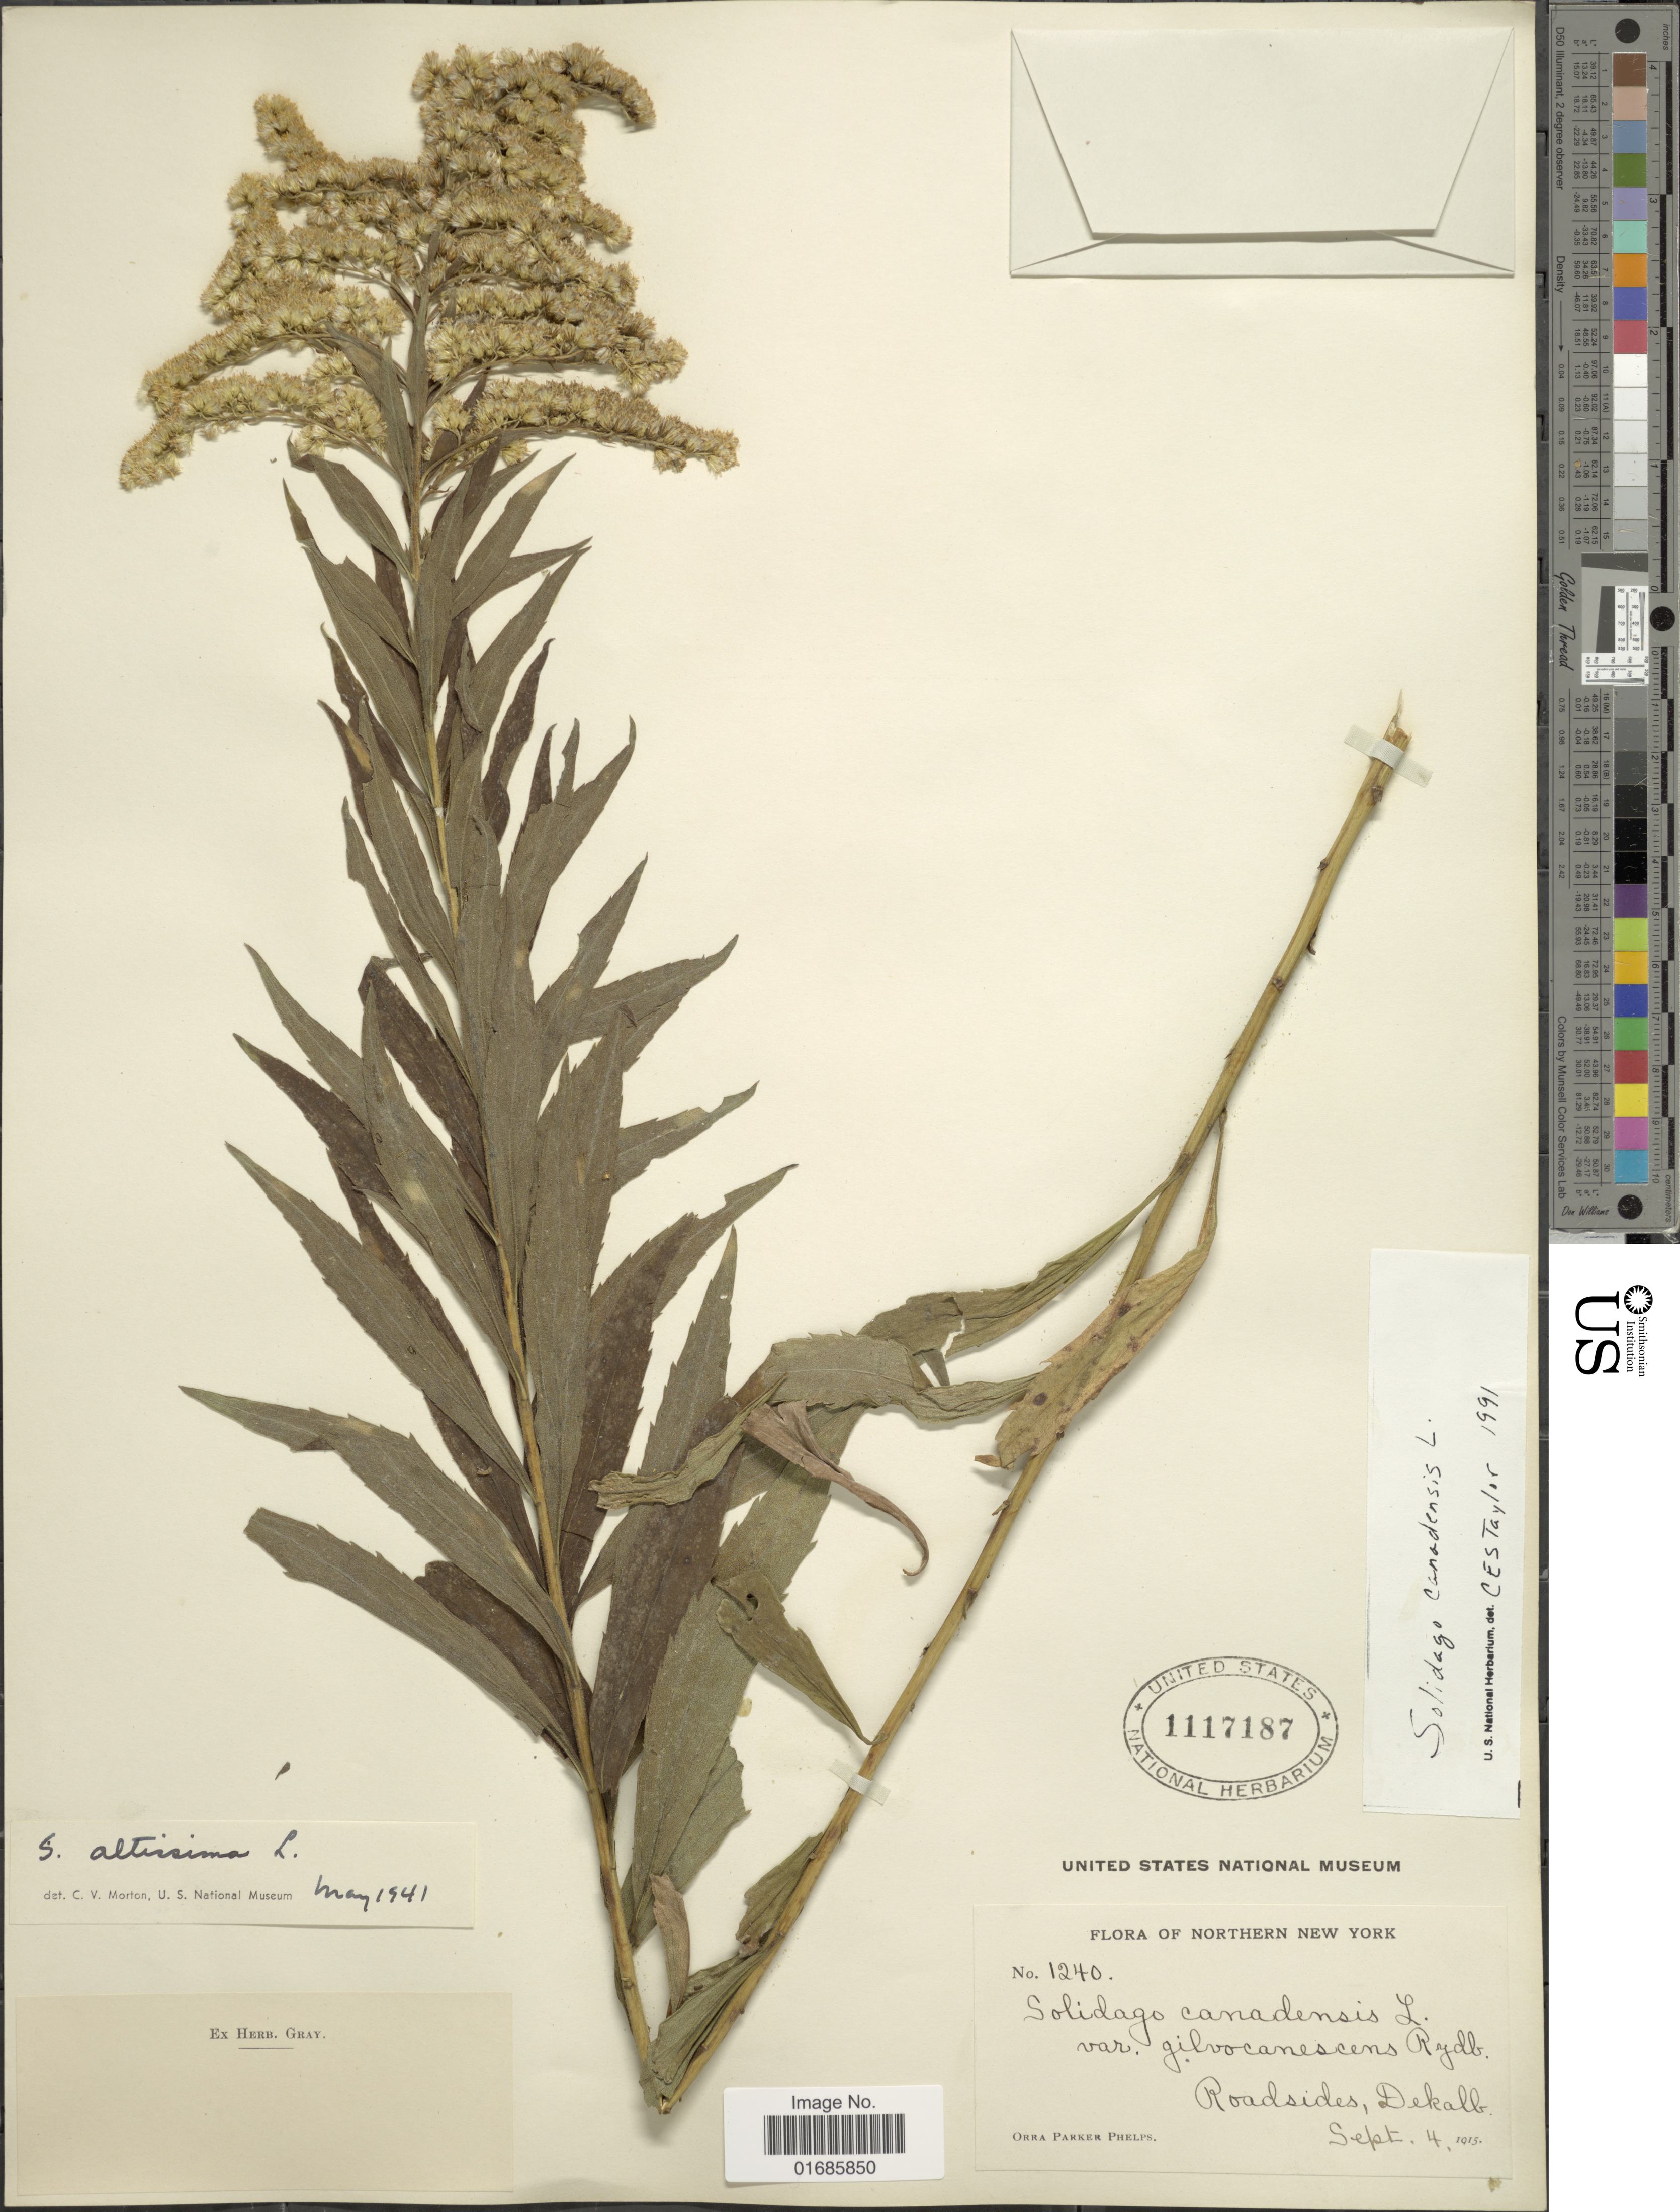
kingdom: Plantae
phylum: Tracheophyta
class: Magnoliopsida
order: Asterales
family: Asteraceae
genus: Solidago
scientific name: Solidago canadensis var. scabra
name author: (Muhl. ex Willd.) Torr. & A. Gray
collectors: O. P. Phelps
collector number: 1240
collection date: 1915-09-04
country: United States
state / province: New York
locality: Northern New York, Roadsides, Dekalb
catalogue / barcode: US 1117187